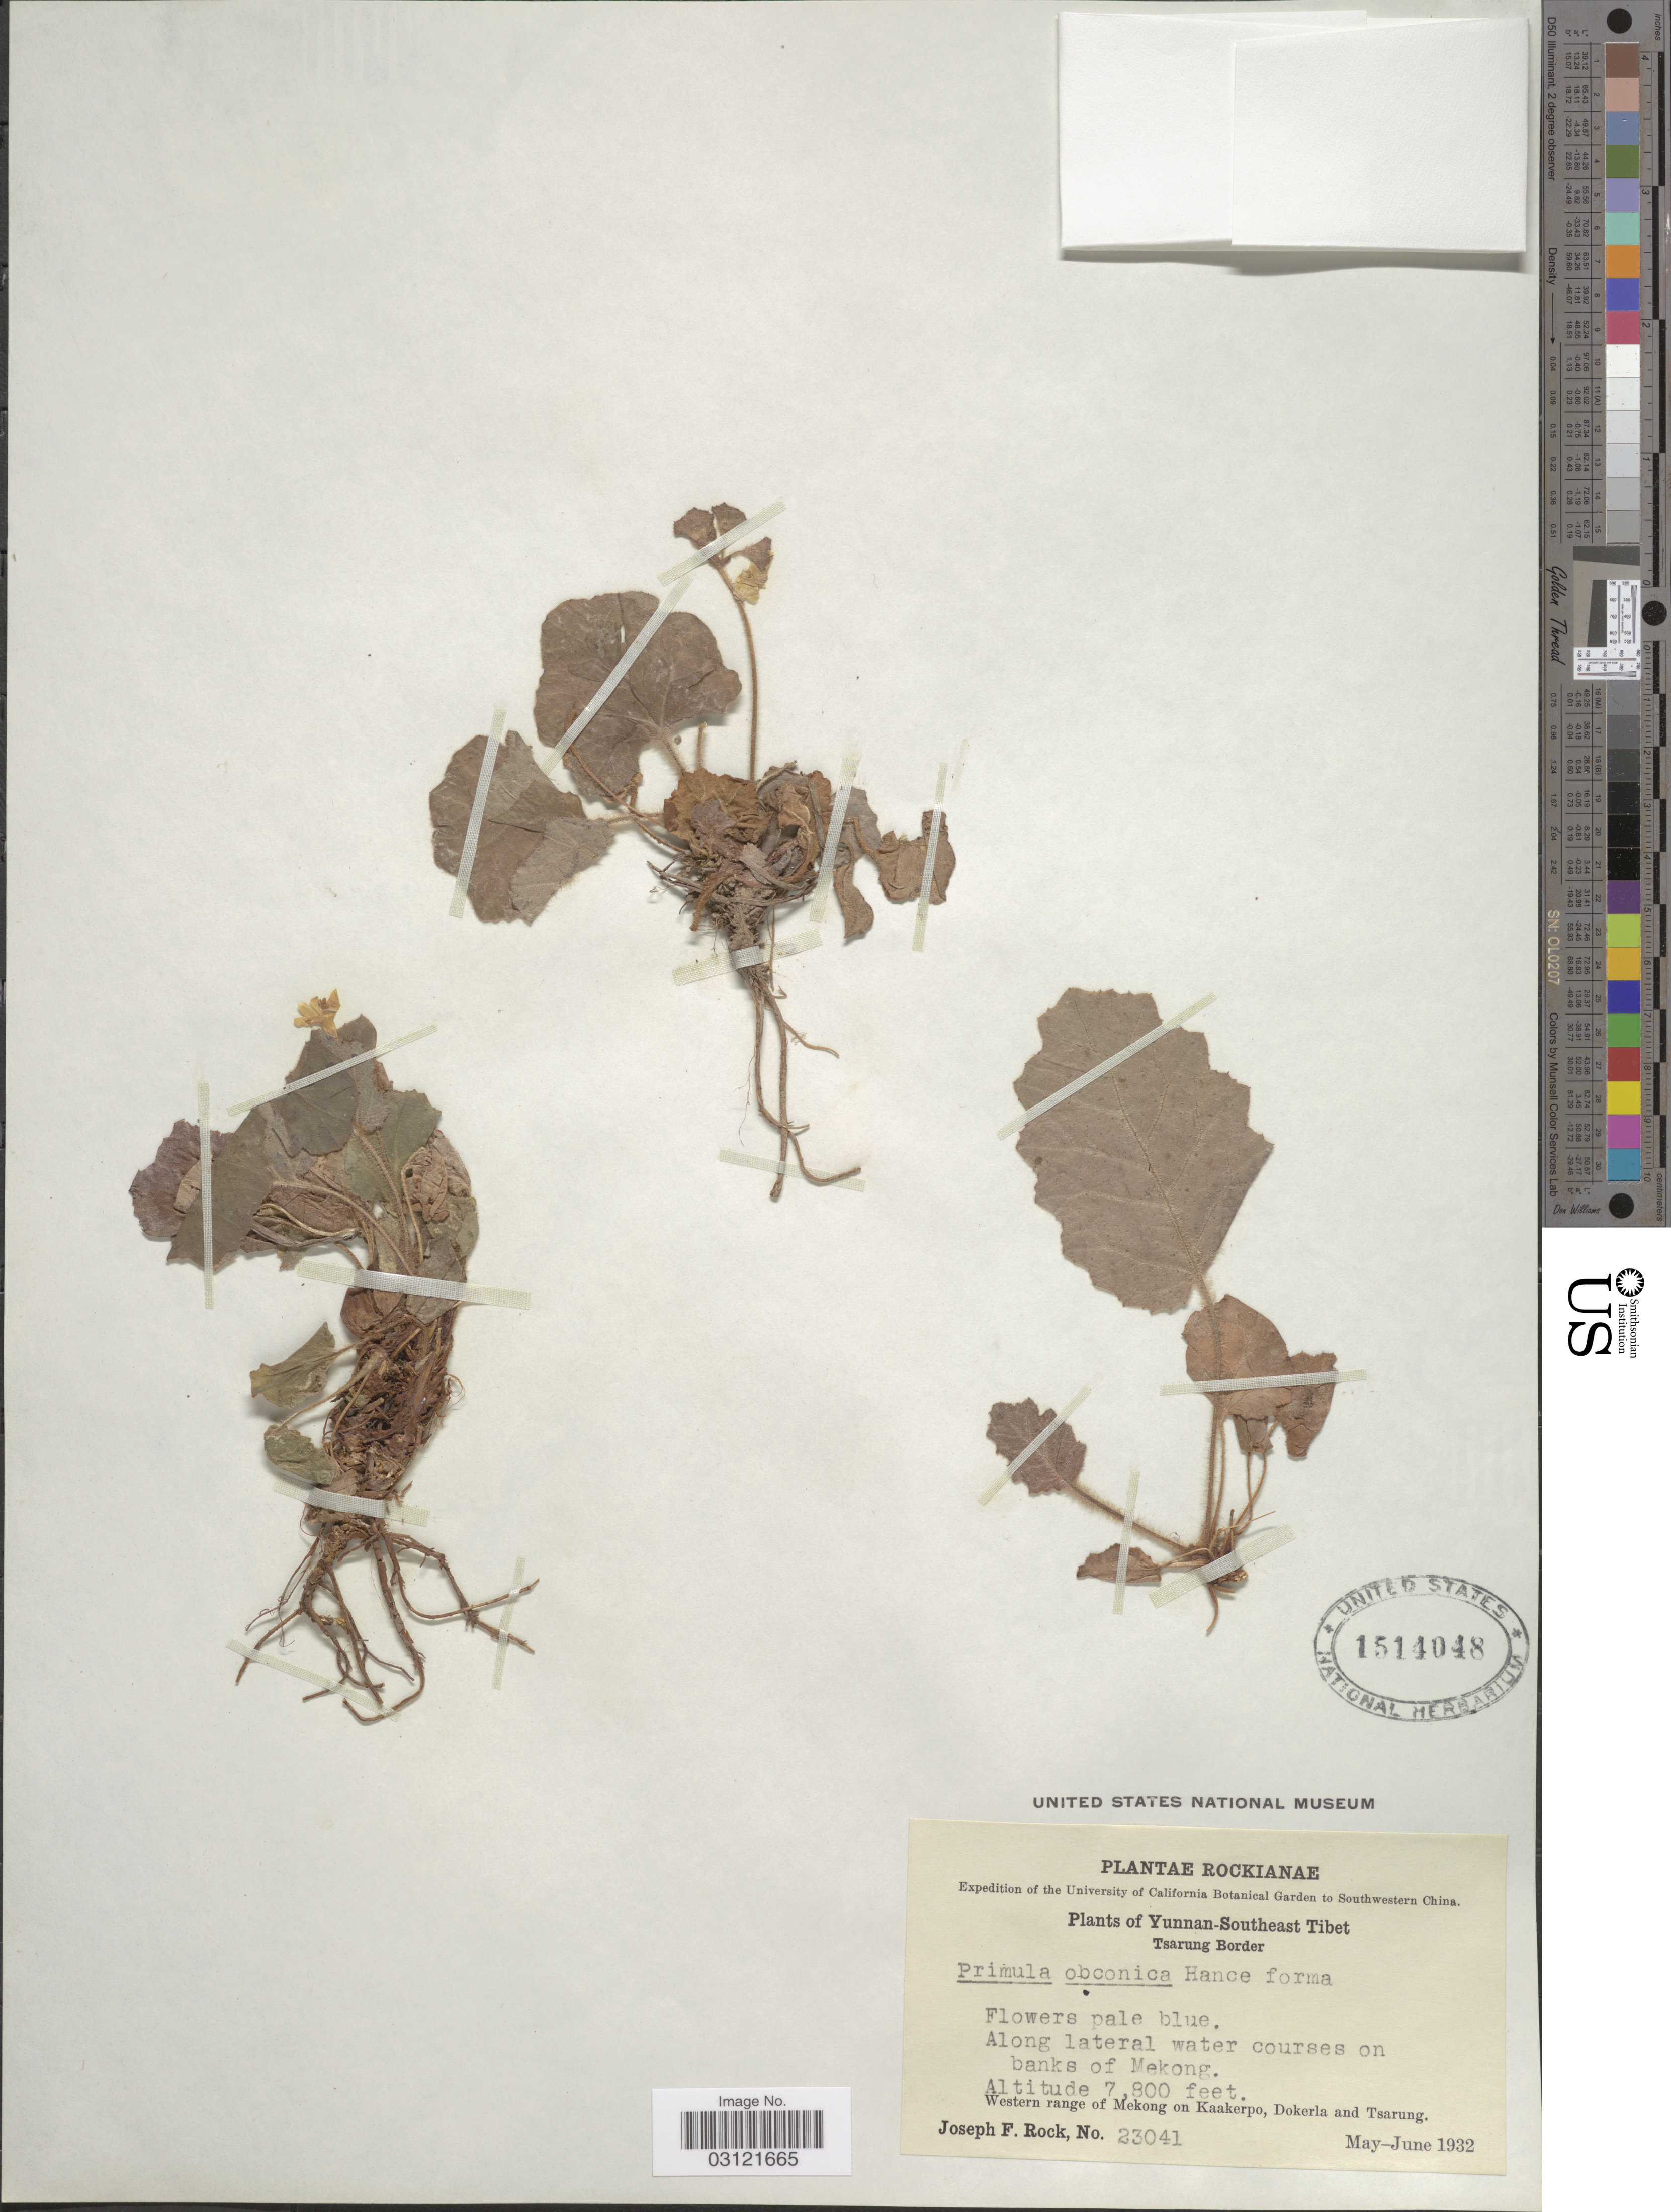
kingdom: Plantae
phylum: Tracheophyta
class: Magnoliopsida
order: Ericales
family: Primulaceae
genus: Primula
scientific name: Primula obconica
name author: Hance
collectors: J. F. Rock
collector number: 23041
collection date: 1932-05/1932-06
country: China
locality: Southwestern China, Yunnan-Southeast Tibet, Tsarung Border. Along lateral water courses on banks of Mekong. Western range of Mekong on Kaakerpo, Dokerla and Tsarung.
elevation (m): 2377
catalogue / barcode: US 1514048